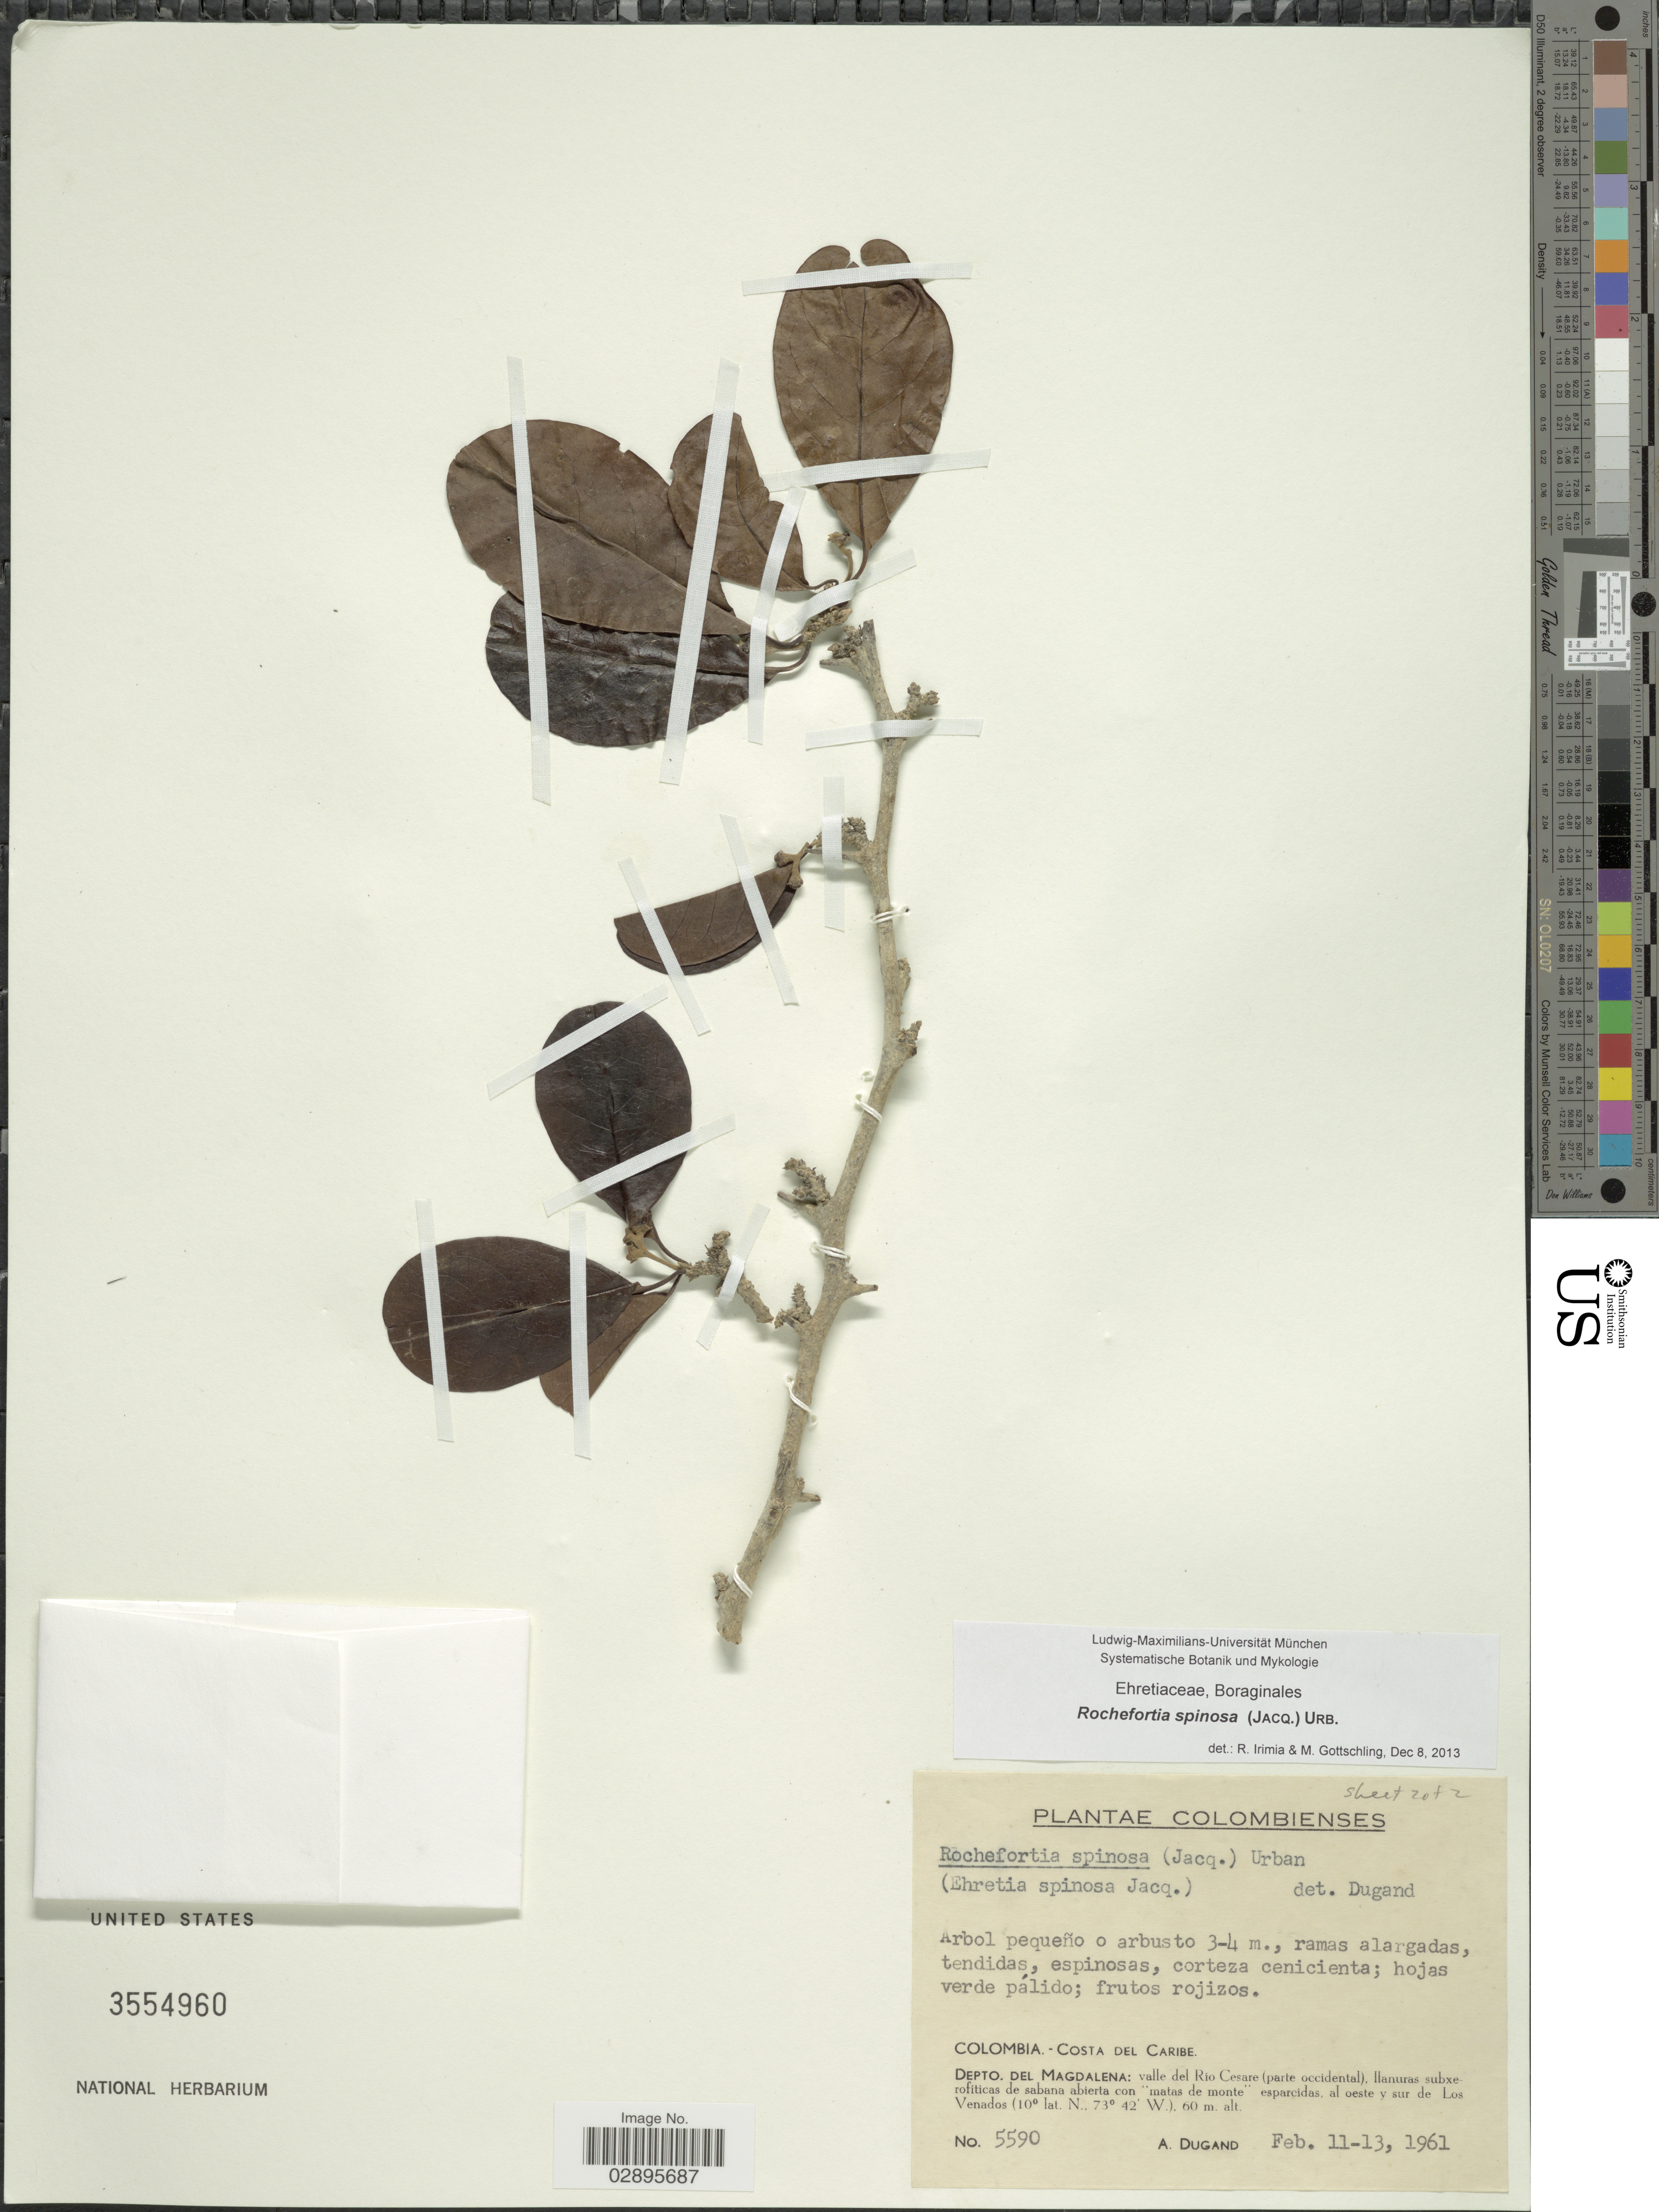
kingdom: Plantae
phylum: Tracheophyta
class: Magnoliopsida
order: Boraginales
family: Ehretiaceae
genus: Rochefortia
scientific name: Rochefortia spinosa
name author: (Jacq.) Urb.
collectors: A. Dugand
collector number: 5590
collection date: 1961-02-11/1961-02-13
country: Colombia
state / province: Magdalena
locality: Costa del Caribe. Depto. del Magdalena: valle del Río Cesare (parte occidental), llanuras subxerofíticas de sabana abierta con "matas de monte" esparcidas, al oeste y sur de Los Venados.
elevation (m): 60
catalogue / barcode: US 3554960